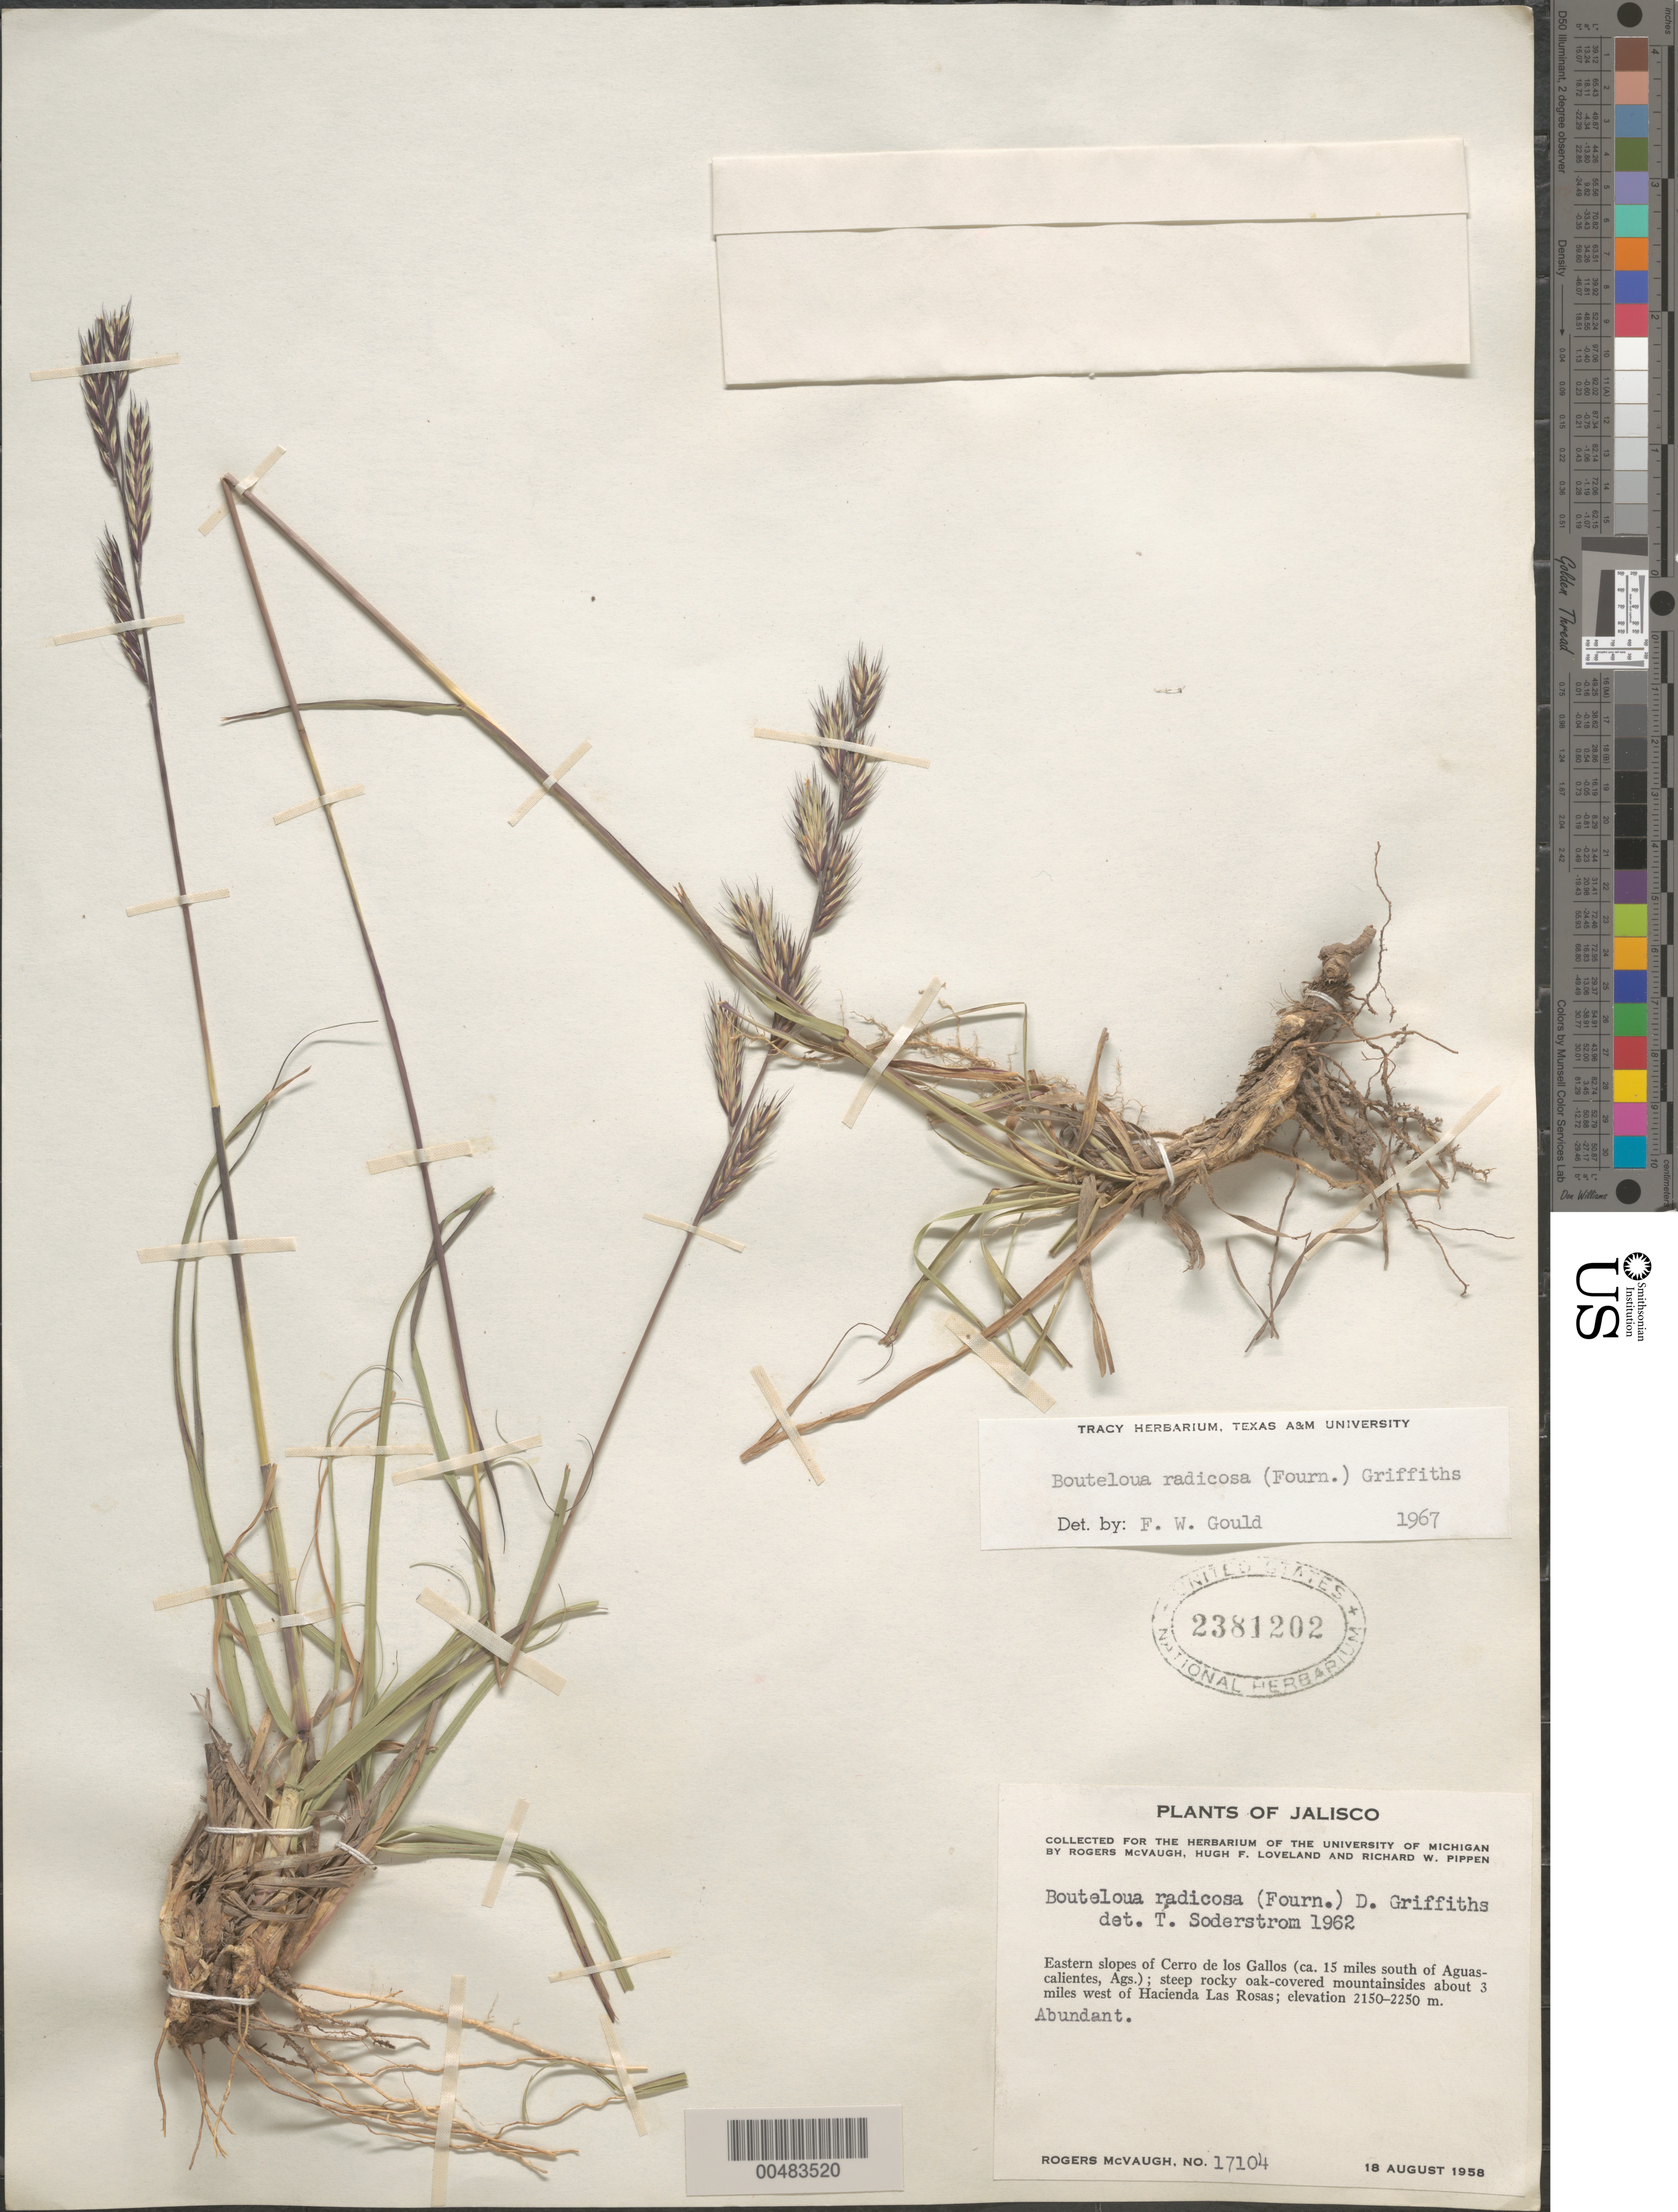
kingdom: Plantae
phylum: Tracheophyta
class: Liliopsida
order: Poales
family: Poaceae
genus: Bouteloua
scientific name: Bouteloua radicosa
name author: (E. Fourn.) Griffiths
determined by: Gould, F. W.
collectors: R. McVaugh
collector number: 17104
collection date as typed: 18 Aug 1958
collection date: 1958-08-18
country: Mexico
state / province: Jalisco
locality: E slopes of Cerro de los Gallos (ca 15 mi S of Aguascalientes, Ags.), about 3 mi W of Hacienda Las Rosas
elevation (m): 2150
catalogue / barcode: US 2381202